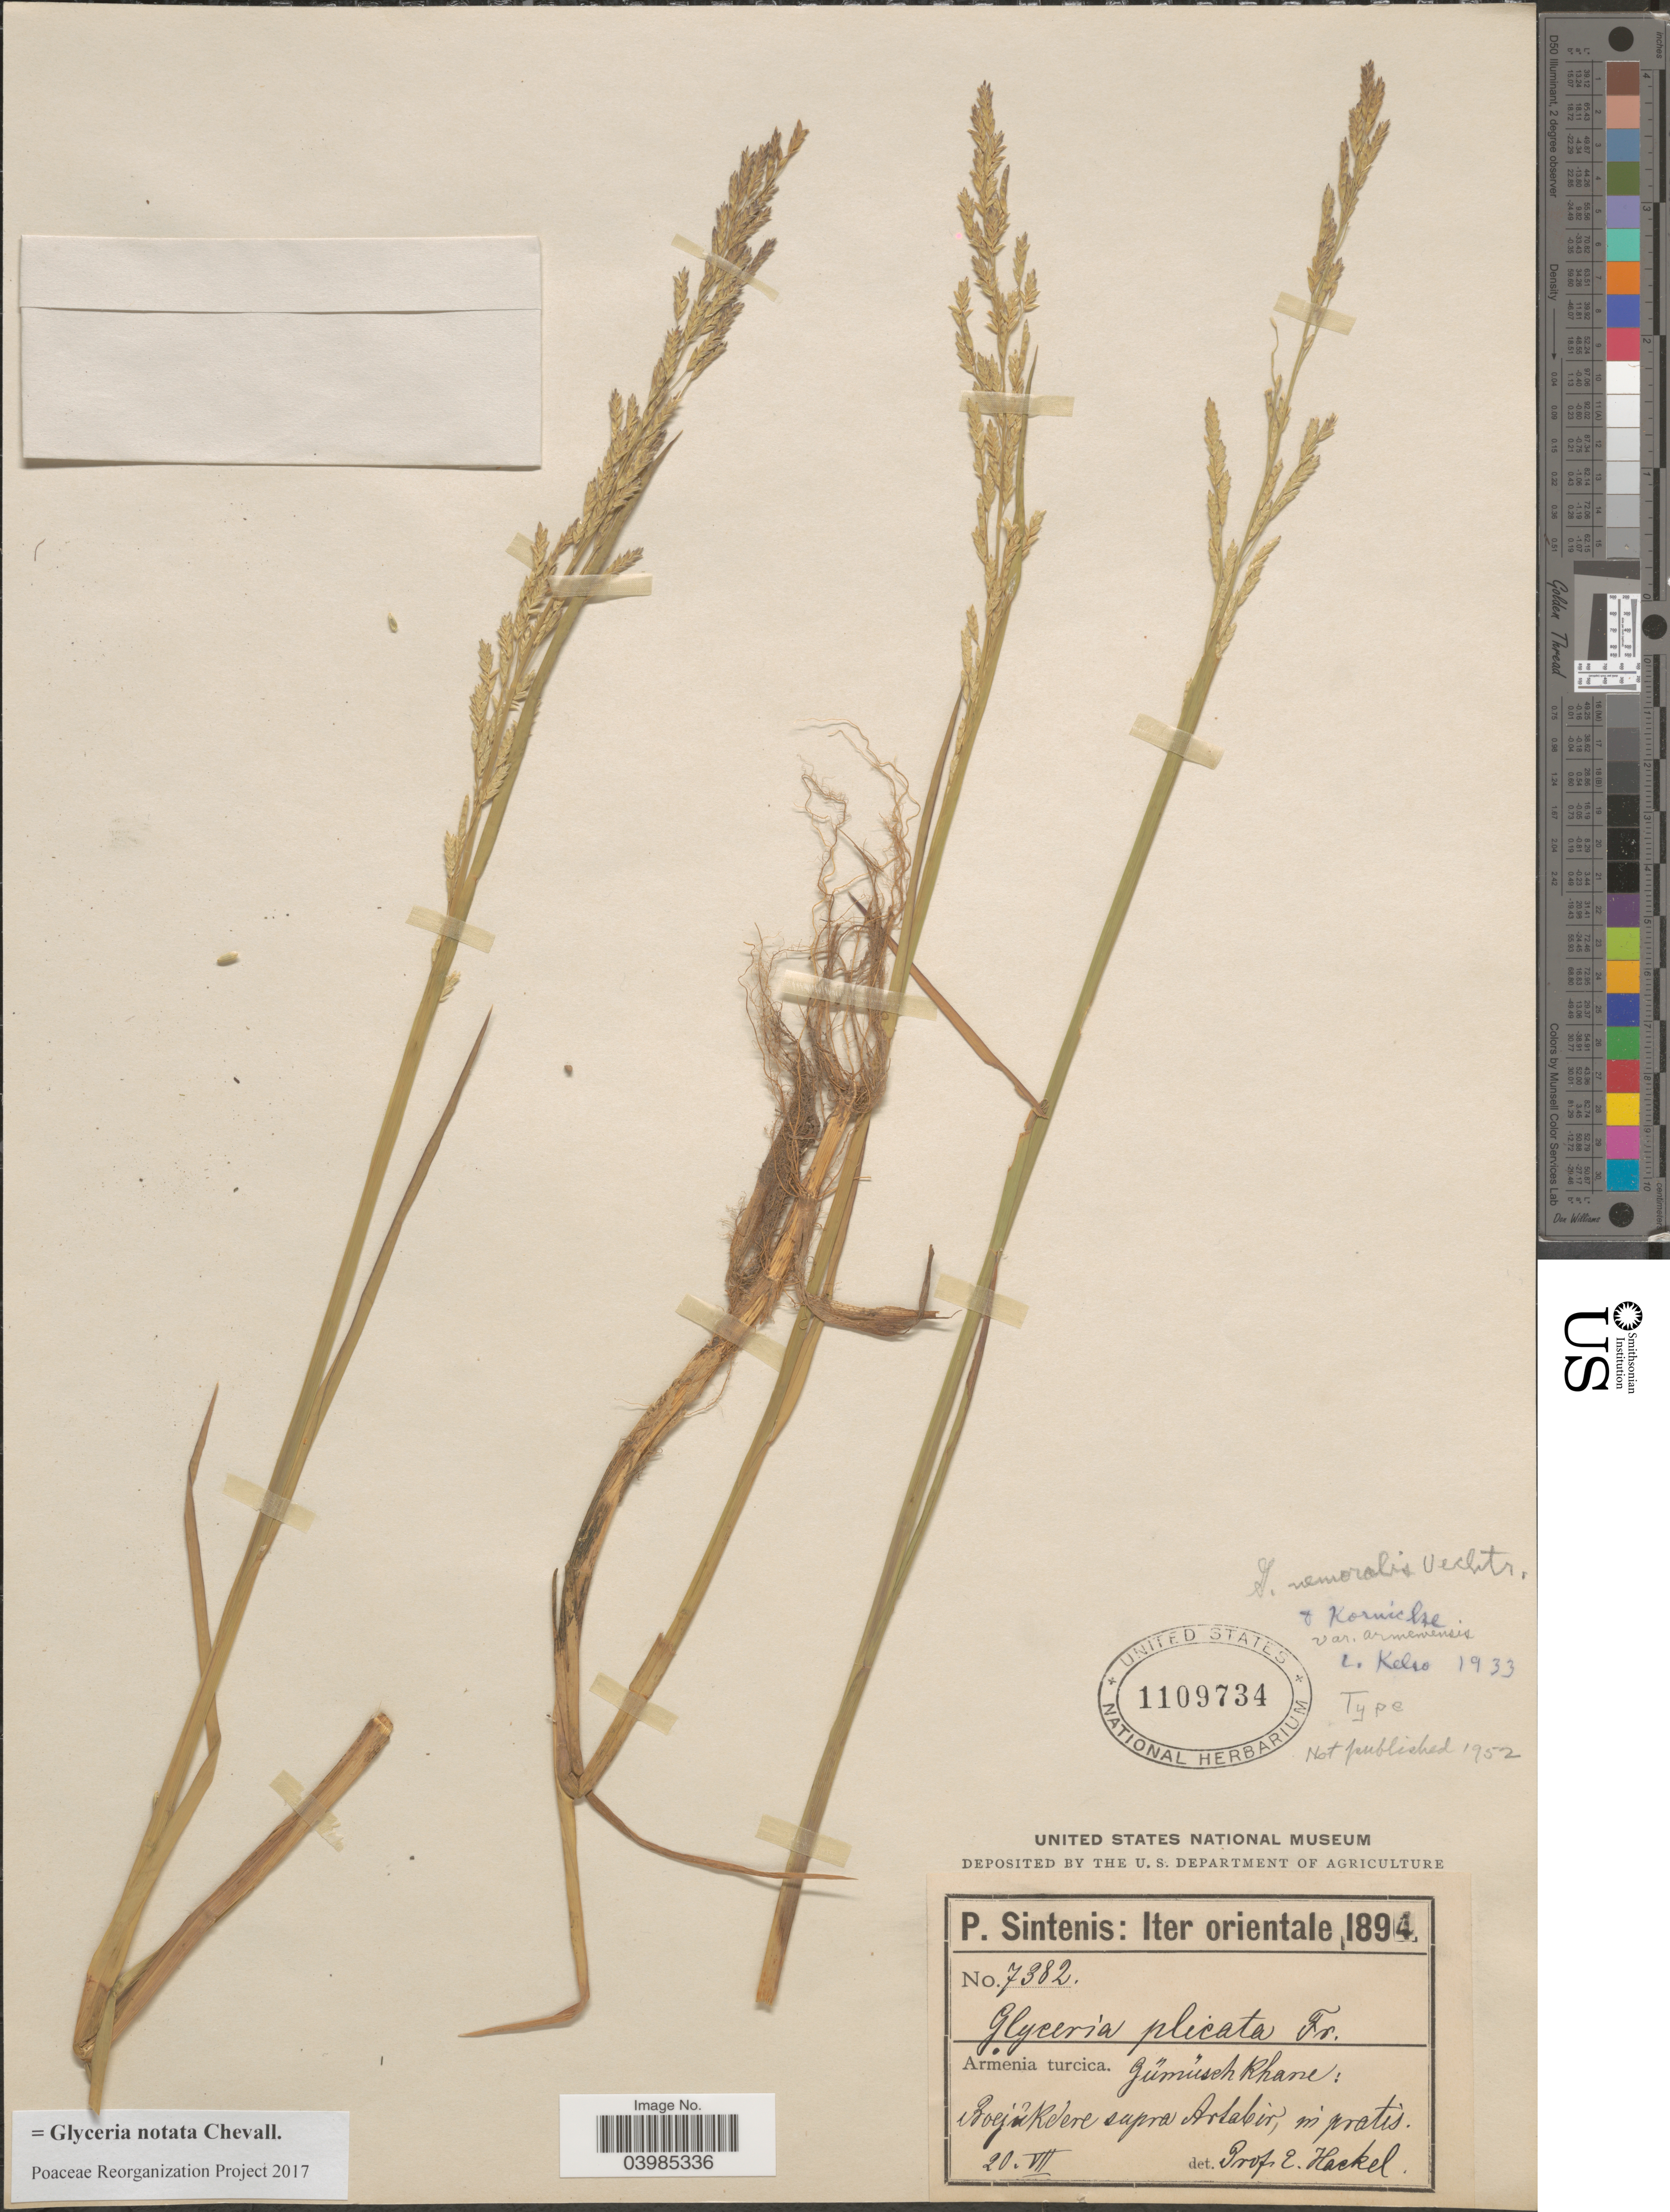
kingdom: Plantae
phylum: Tracheophyta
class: Liliopsida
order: Poales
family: Poaceae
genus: Glyceria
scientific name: Glyceria notata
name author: Chevall.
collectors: P. Sintenis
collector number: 7382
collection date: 1894-07-20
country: Armenia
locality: Iter orientale. Armenia turcica. Gűműsch Rhane [interpreted]: BoejûKdere [interpreted] supra Artabir [interpreted], in pratis.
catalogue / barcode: US 1109734